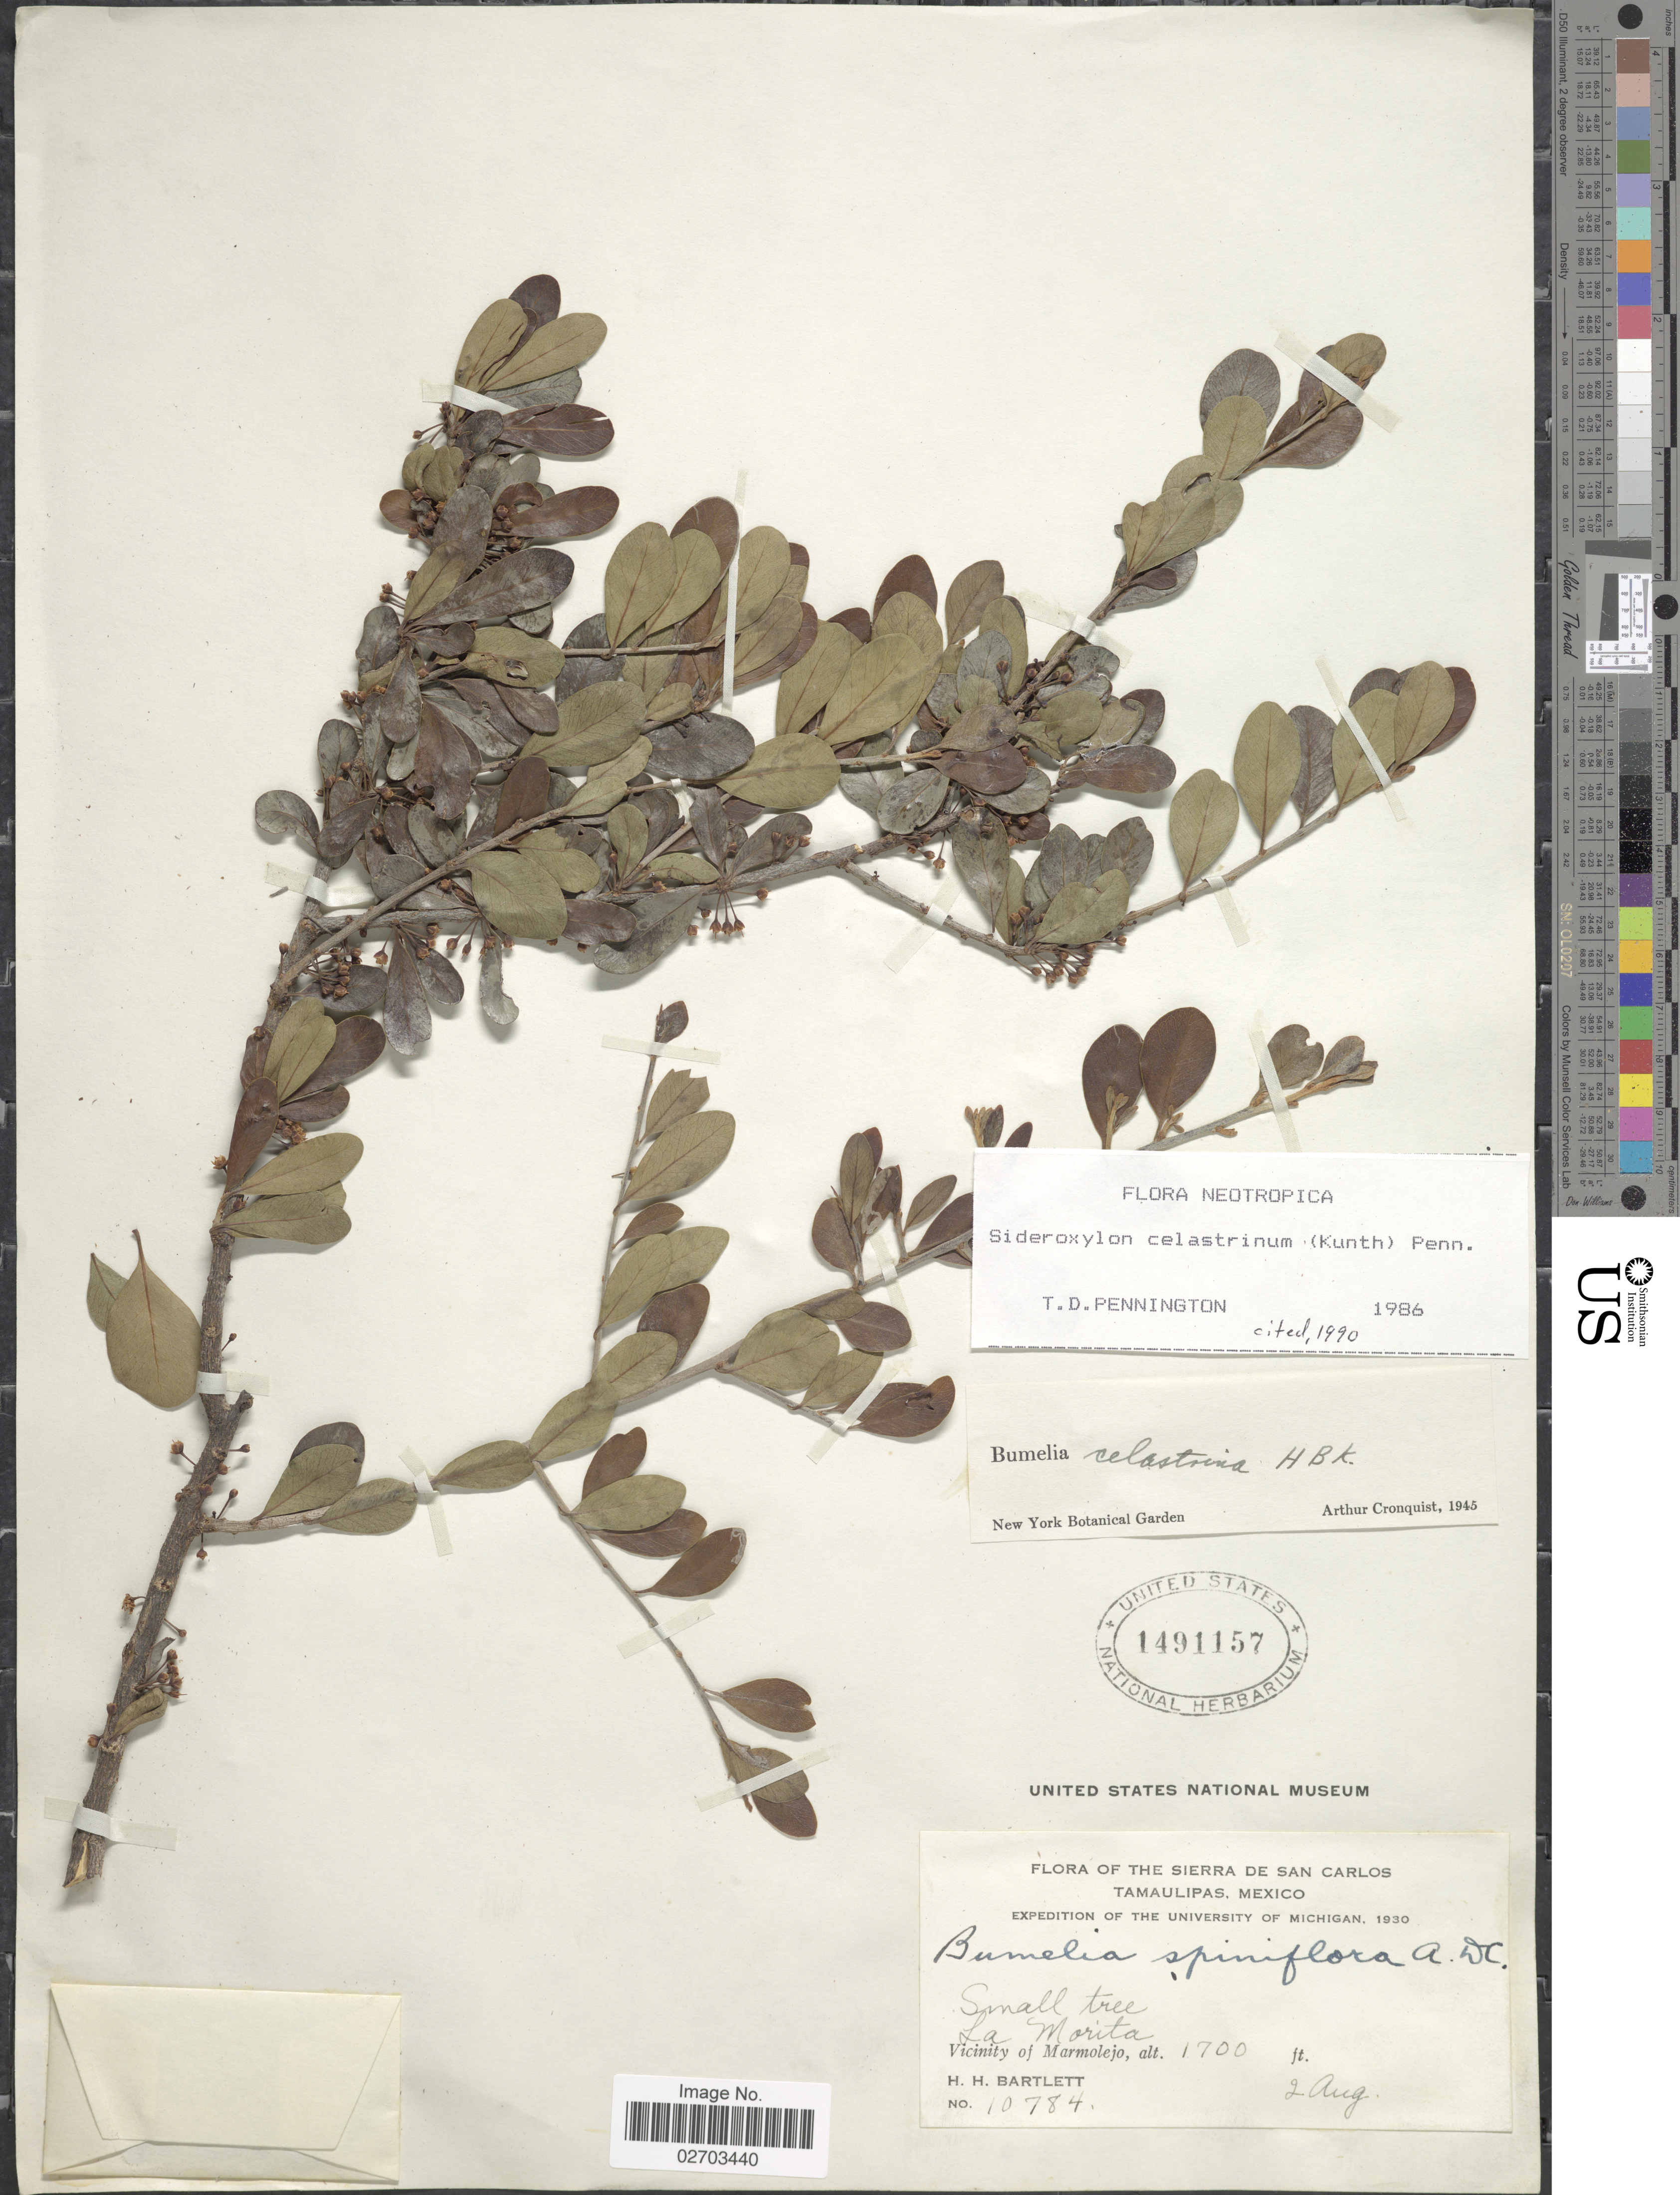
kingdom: Plantae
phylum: Tracheophyta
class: Magnoliopsida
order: Ericales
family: Sapotaceae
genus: Sideroxylon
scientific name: Sideroxylon celastrinum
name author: (Kunth) T.D. Penn.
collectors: H. H. Bartlett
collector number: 10784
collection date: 1930-08-02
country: Mexico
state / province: Tamaulipas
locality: The Sierra de San Carlos, La Morita, Vicinity of Marmolejo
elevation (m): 518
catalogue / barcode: US 1491157